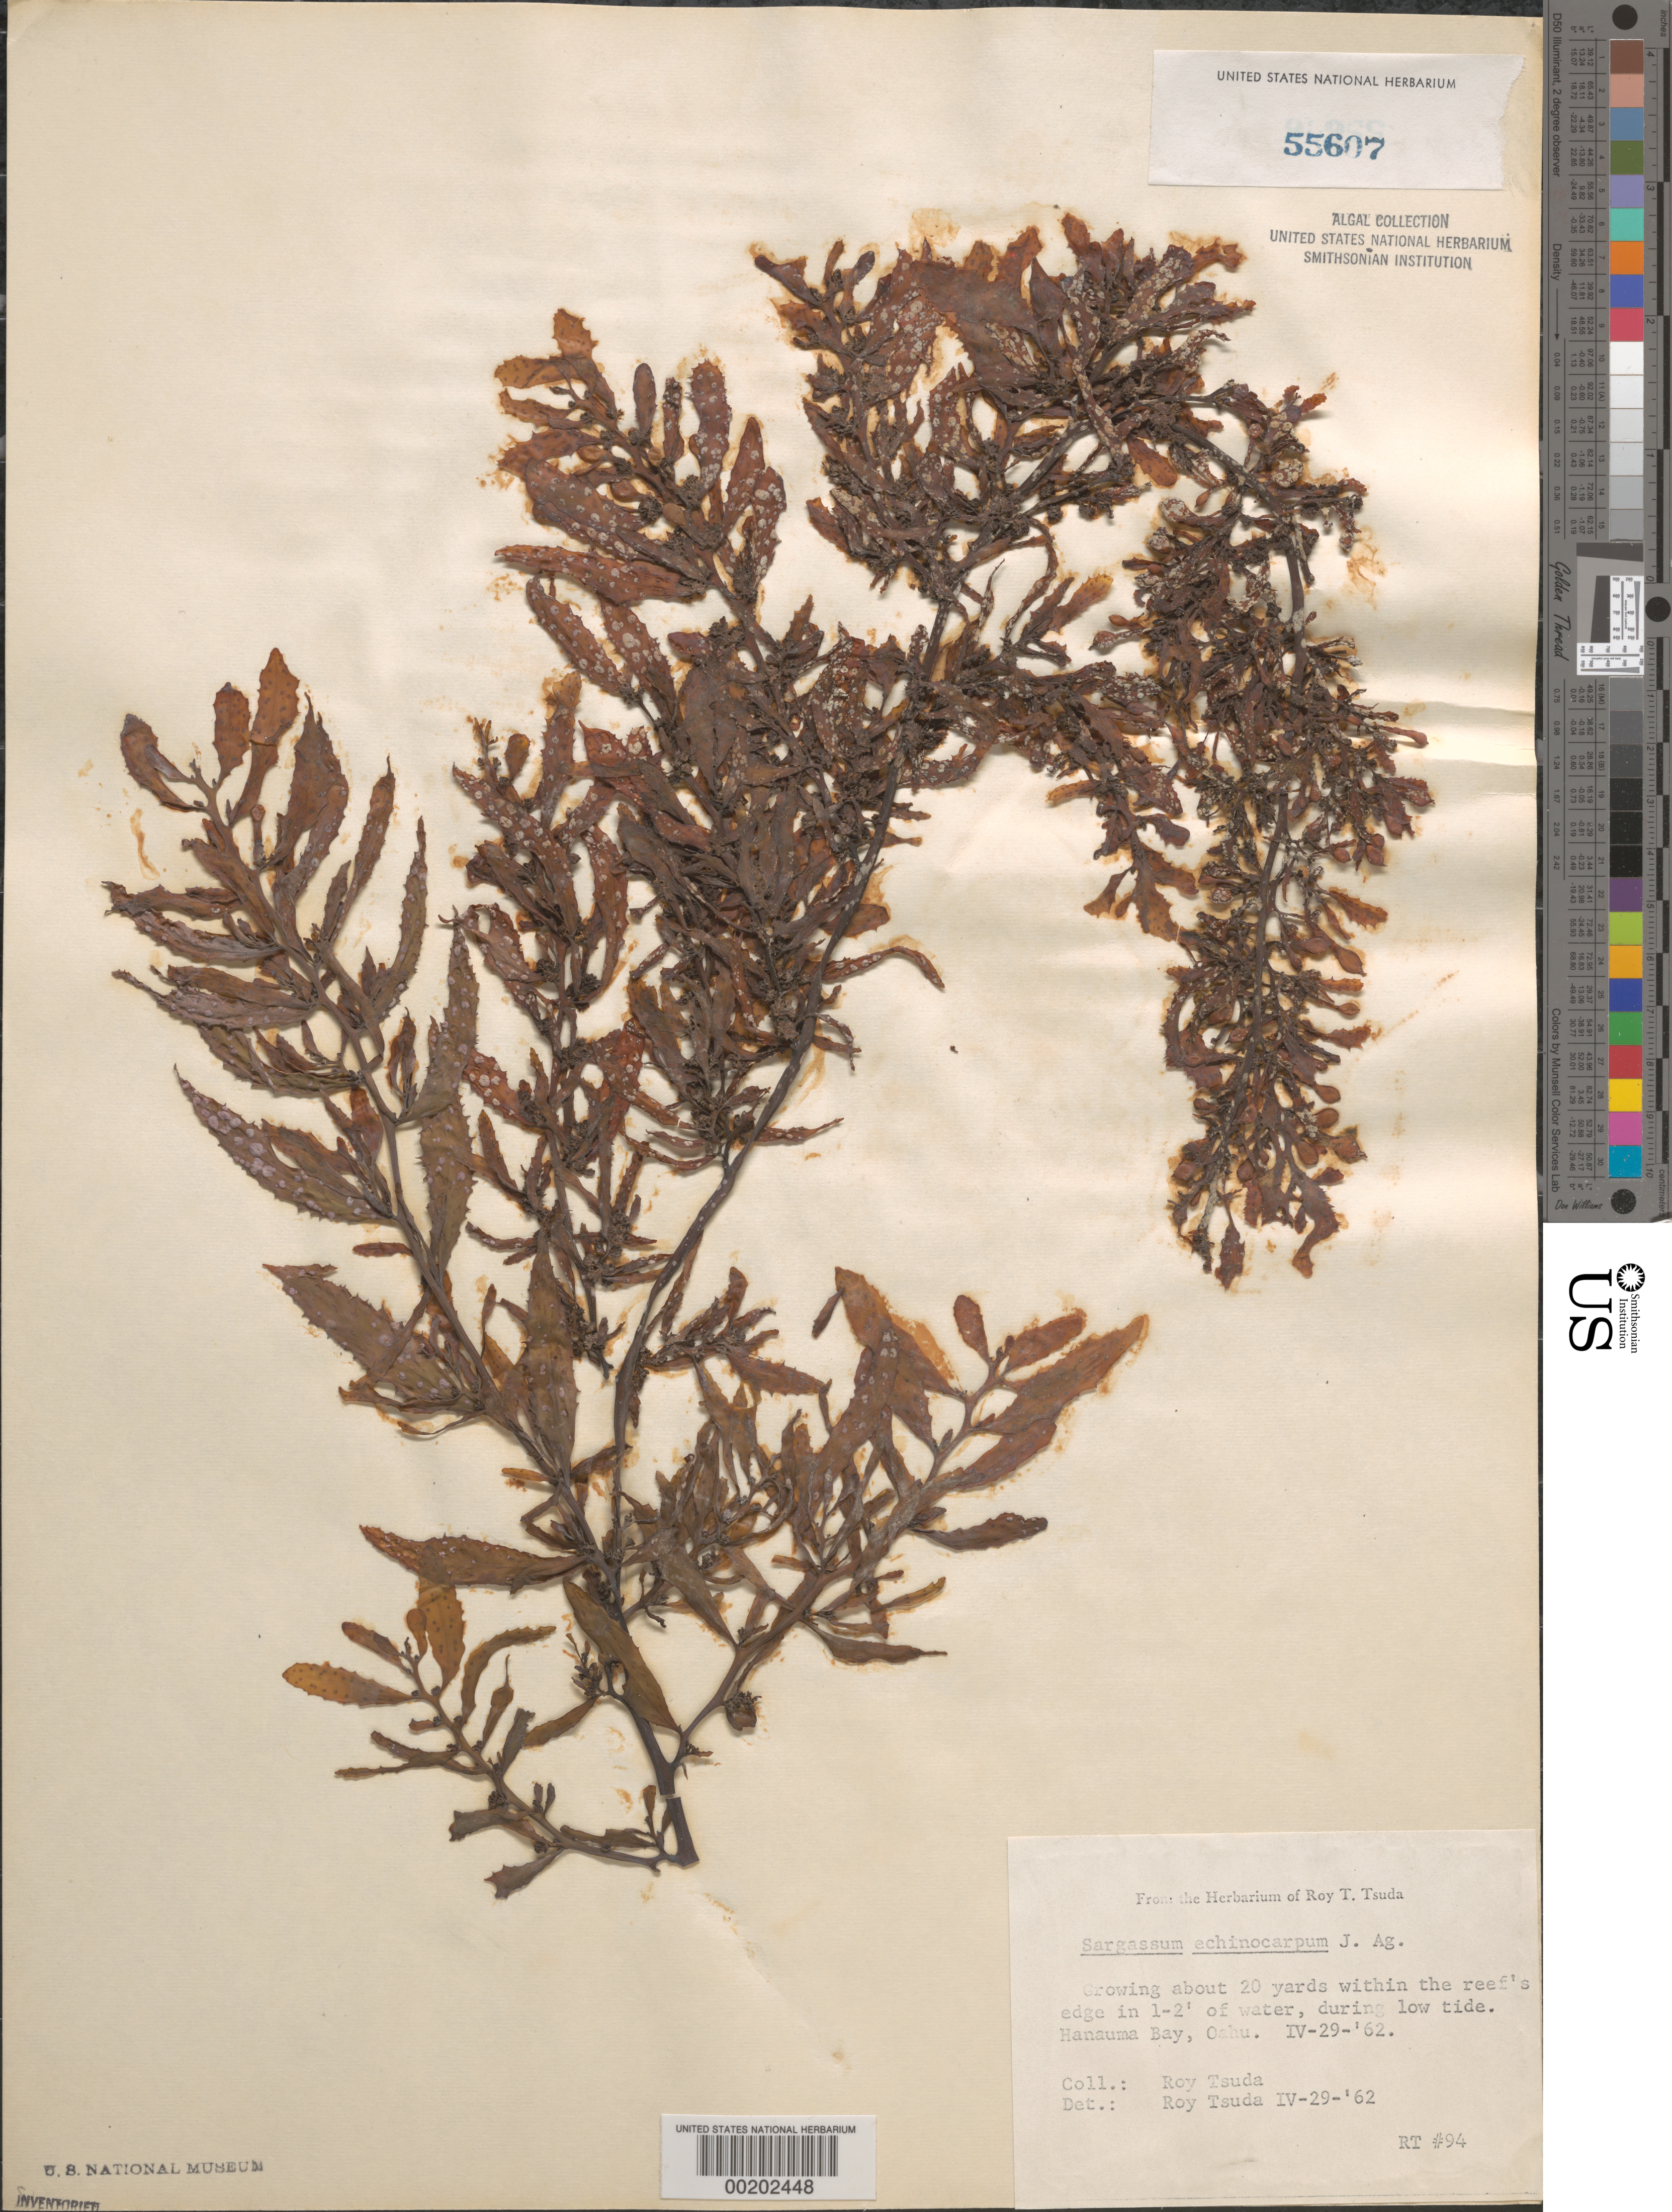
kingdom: Chromista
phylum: Ochrophyta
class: Phaeophyceae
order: Fucales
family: Sargassaceae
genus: Sargassum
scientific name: Sargassum aquifolium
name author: (Turner) C. Agardh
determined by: Algae name updating Project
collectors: R. Tsuda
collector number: RT 94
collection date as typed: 29 Apr 1962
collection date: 1962-04-29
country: United States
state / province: Hawaii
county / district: Honolulu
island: Oahu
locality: Hanauma Bay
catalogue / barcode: US 55607